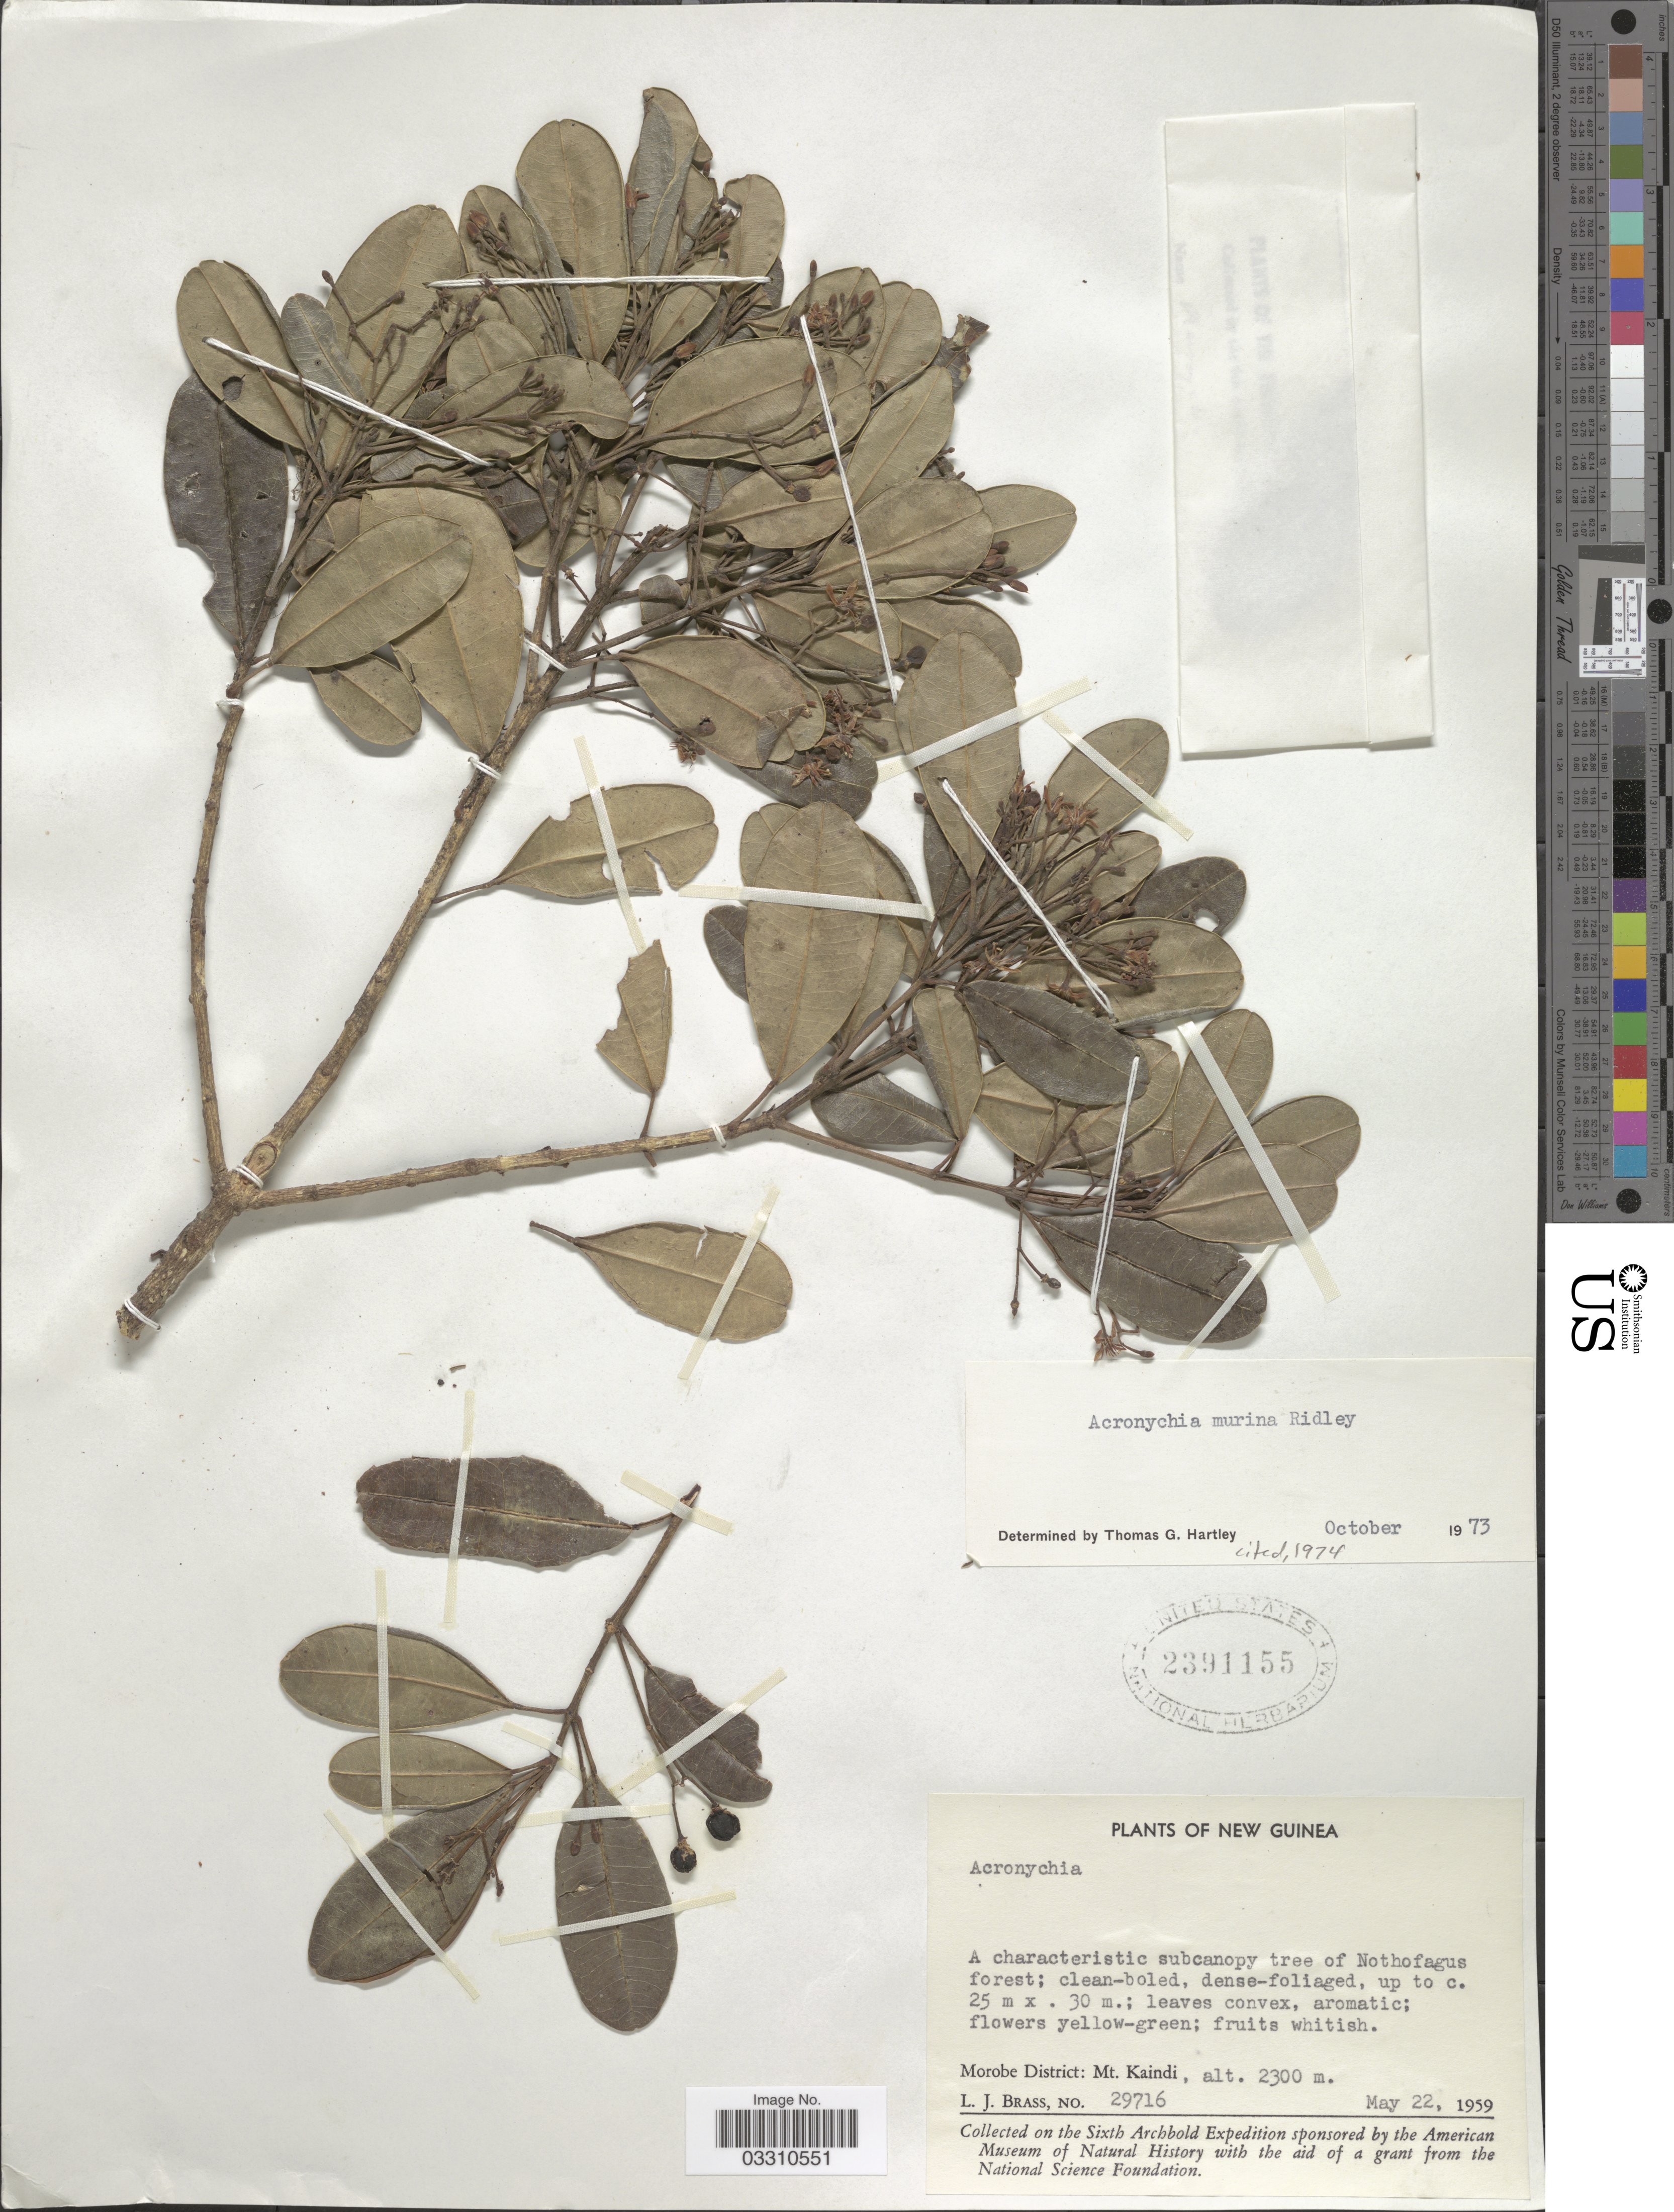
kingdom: Plantae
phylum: Tracheophyta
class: Magnoliopsida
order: Sapindales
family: Rutaceae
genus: Acronychia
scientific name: Acronychia murina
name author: Ridl.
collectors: L. J. Brass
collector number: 29716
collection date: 1959-05-22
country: Papua New Guinea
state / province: Morobe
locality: New Guinea, Morobe District: Mt. Kaindi.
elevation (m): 2300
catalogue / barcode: US 2391155